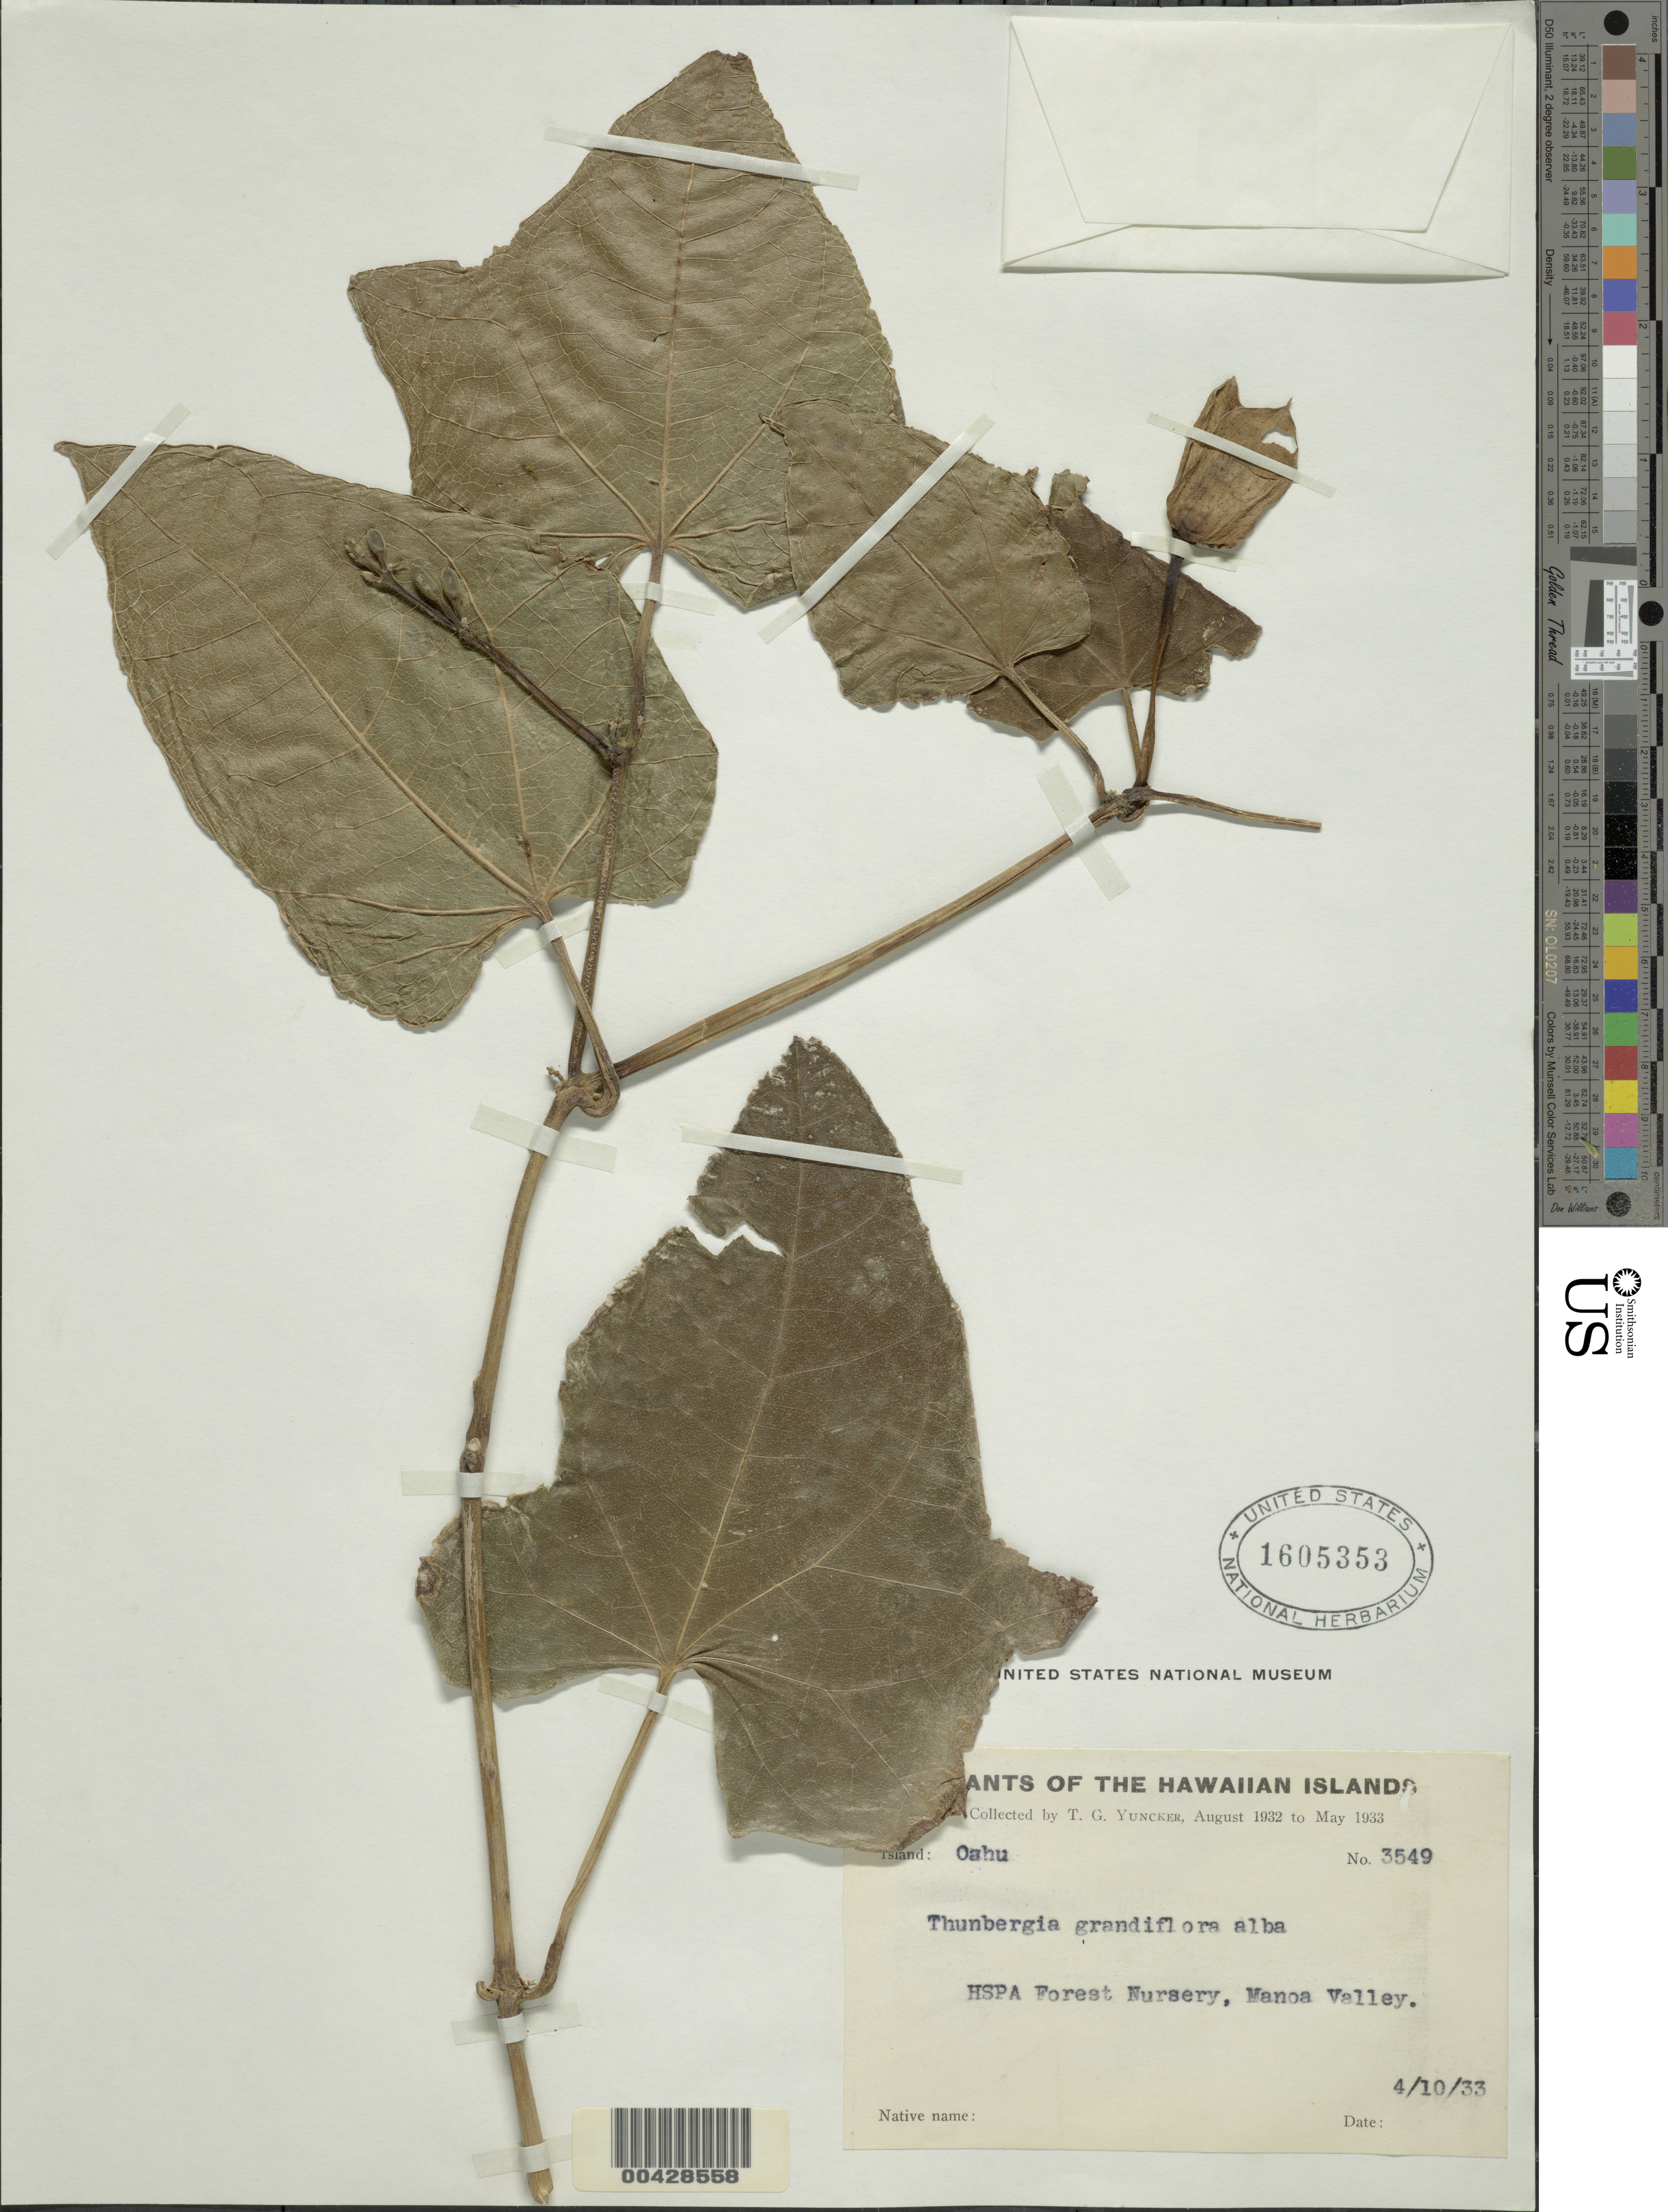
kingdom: Plantae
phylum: Tracheophyta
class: Magnoliopsida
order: Lamiales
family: Acanthaceae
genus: Thunbergia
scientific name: Thunbergia grandiflora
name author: Roxb.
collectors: T. G. Yuncker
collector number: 3549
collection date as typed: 10 Apr 1933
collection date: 1933-04-10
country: United States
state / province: Hawaii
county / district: Honolulu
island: Oahu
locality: HSPA Forest Nursery, Manoa Valley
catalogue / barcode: US 1605353